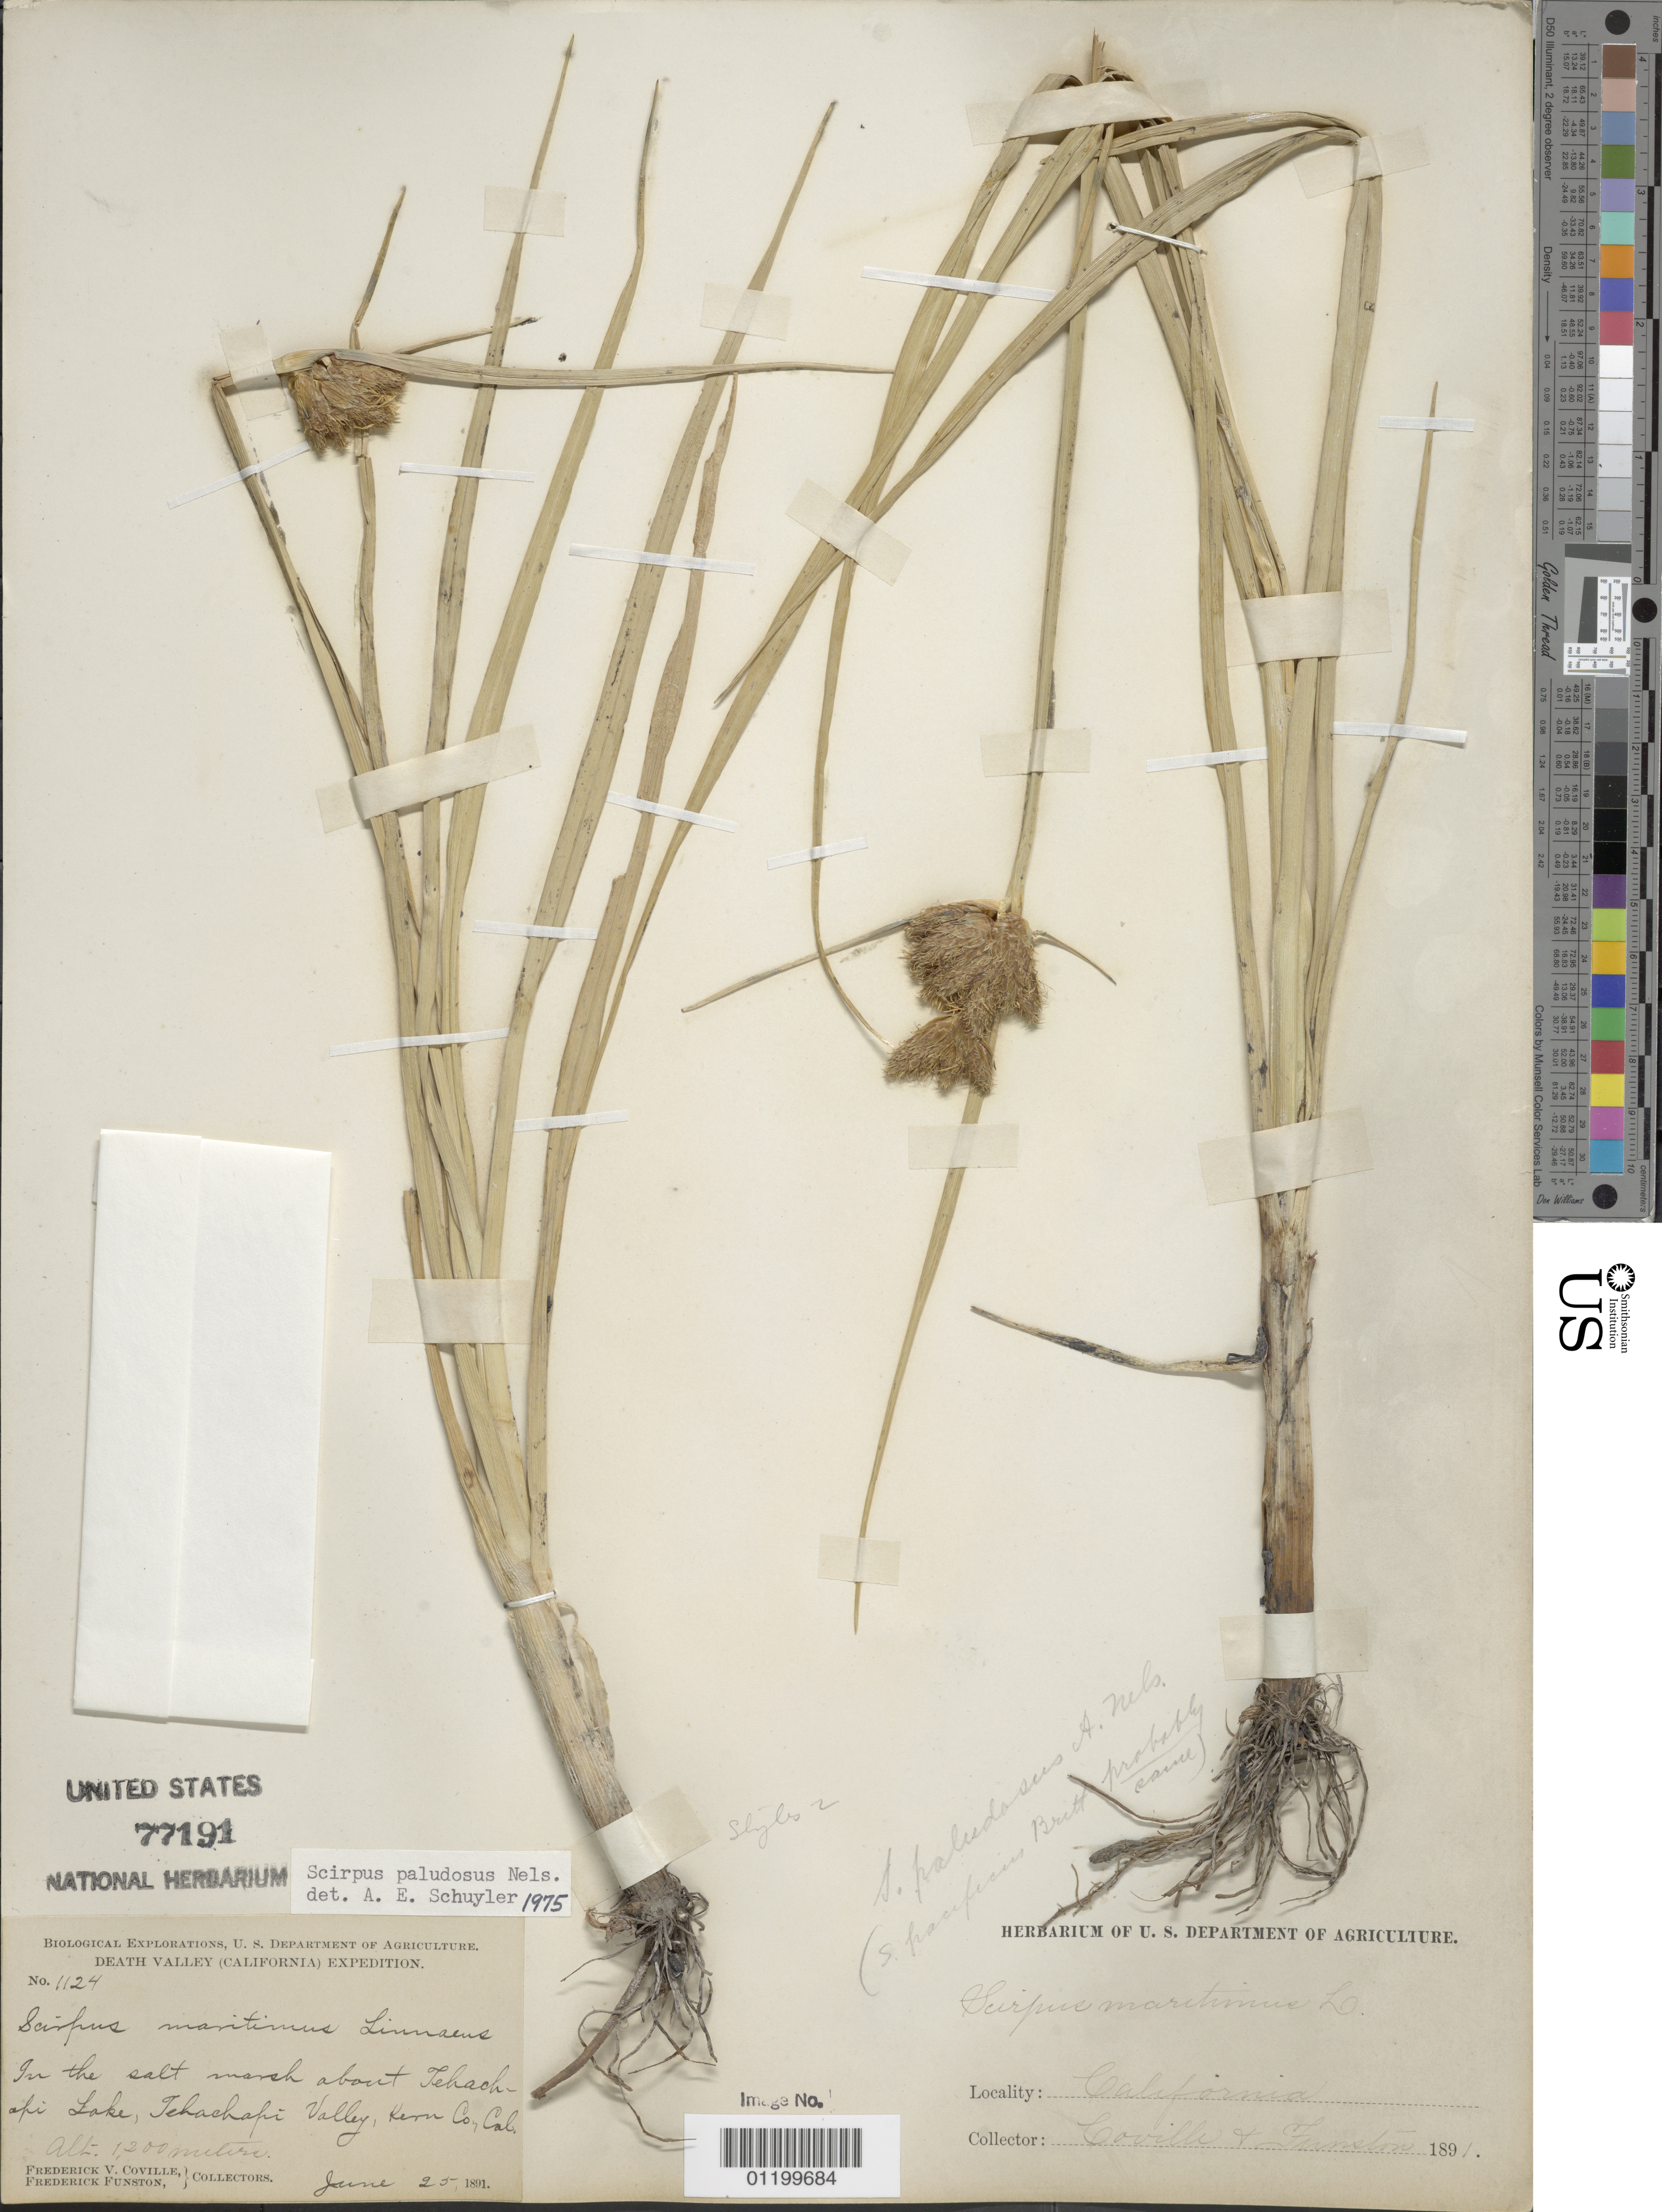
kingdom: Plantae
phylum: Tracheophyta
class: Liliopsida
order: Poales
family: Cyperaceae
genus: Bolboschoenus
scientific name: Bolboschoenus maritimus subsp. paludosus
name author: (A. Nelson) T. Koyama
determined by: Strong, Mark T., (BOT), Smithsonian Institution - National Museum of Natural History (UNITED STATES)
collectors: F. V. Coville & F. Funston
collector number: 1124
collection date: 1891-06-25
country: United States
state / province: California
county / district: Kern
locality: Tehachapi Lake, Tehachapi Valley.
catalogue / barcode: US 77191